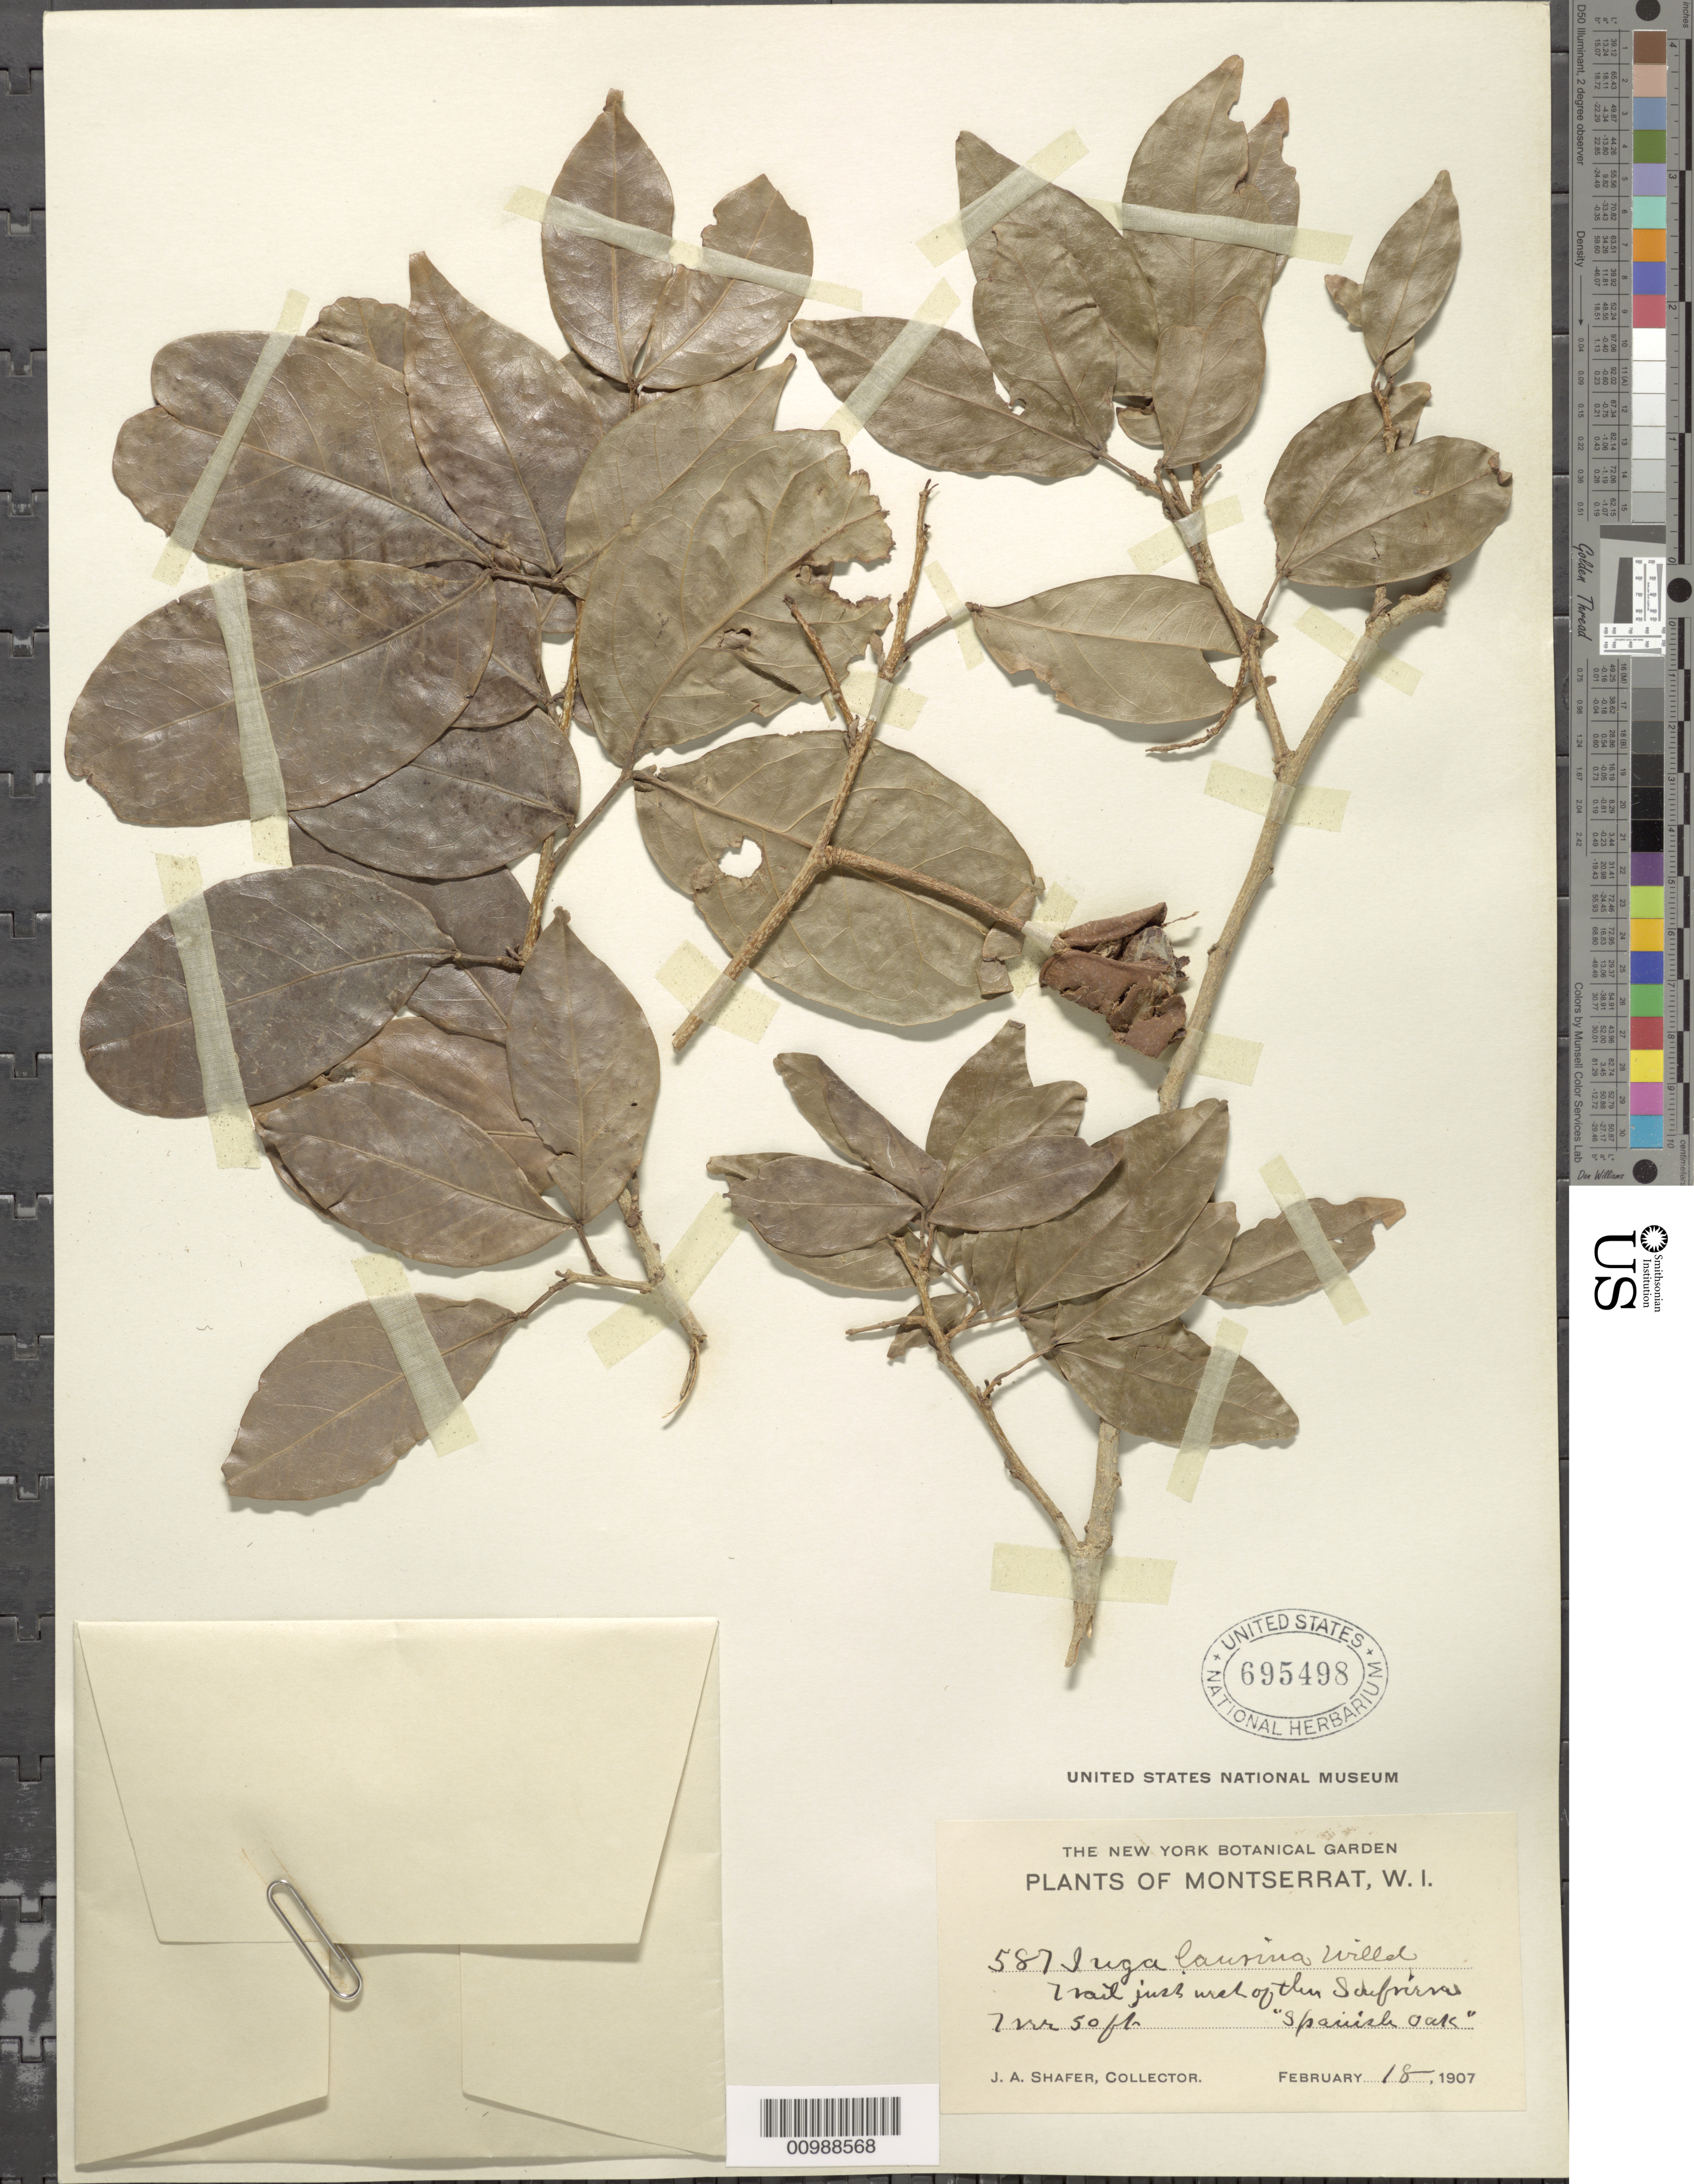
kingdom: Plantae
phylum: Tracheophyta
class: Magnoliopsida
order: Fabales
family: Fabaceae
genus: Inga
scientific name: Inga laurina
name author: (Sw.) Willd.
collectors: J. A. Shafer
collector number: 587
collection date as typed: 18 Feb 1907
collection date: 1907-02-18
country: Montserrat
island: Montserrat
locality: Trail just N of the Soufrieres (hills)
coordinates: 0 N, 0 E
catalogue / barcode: US 695498